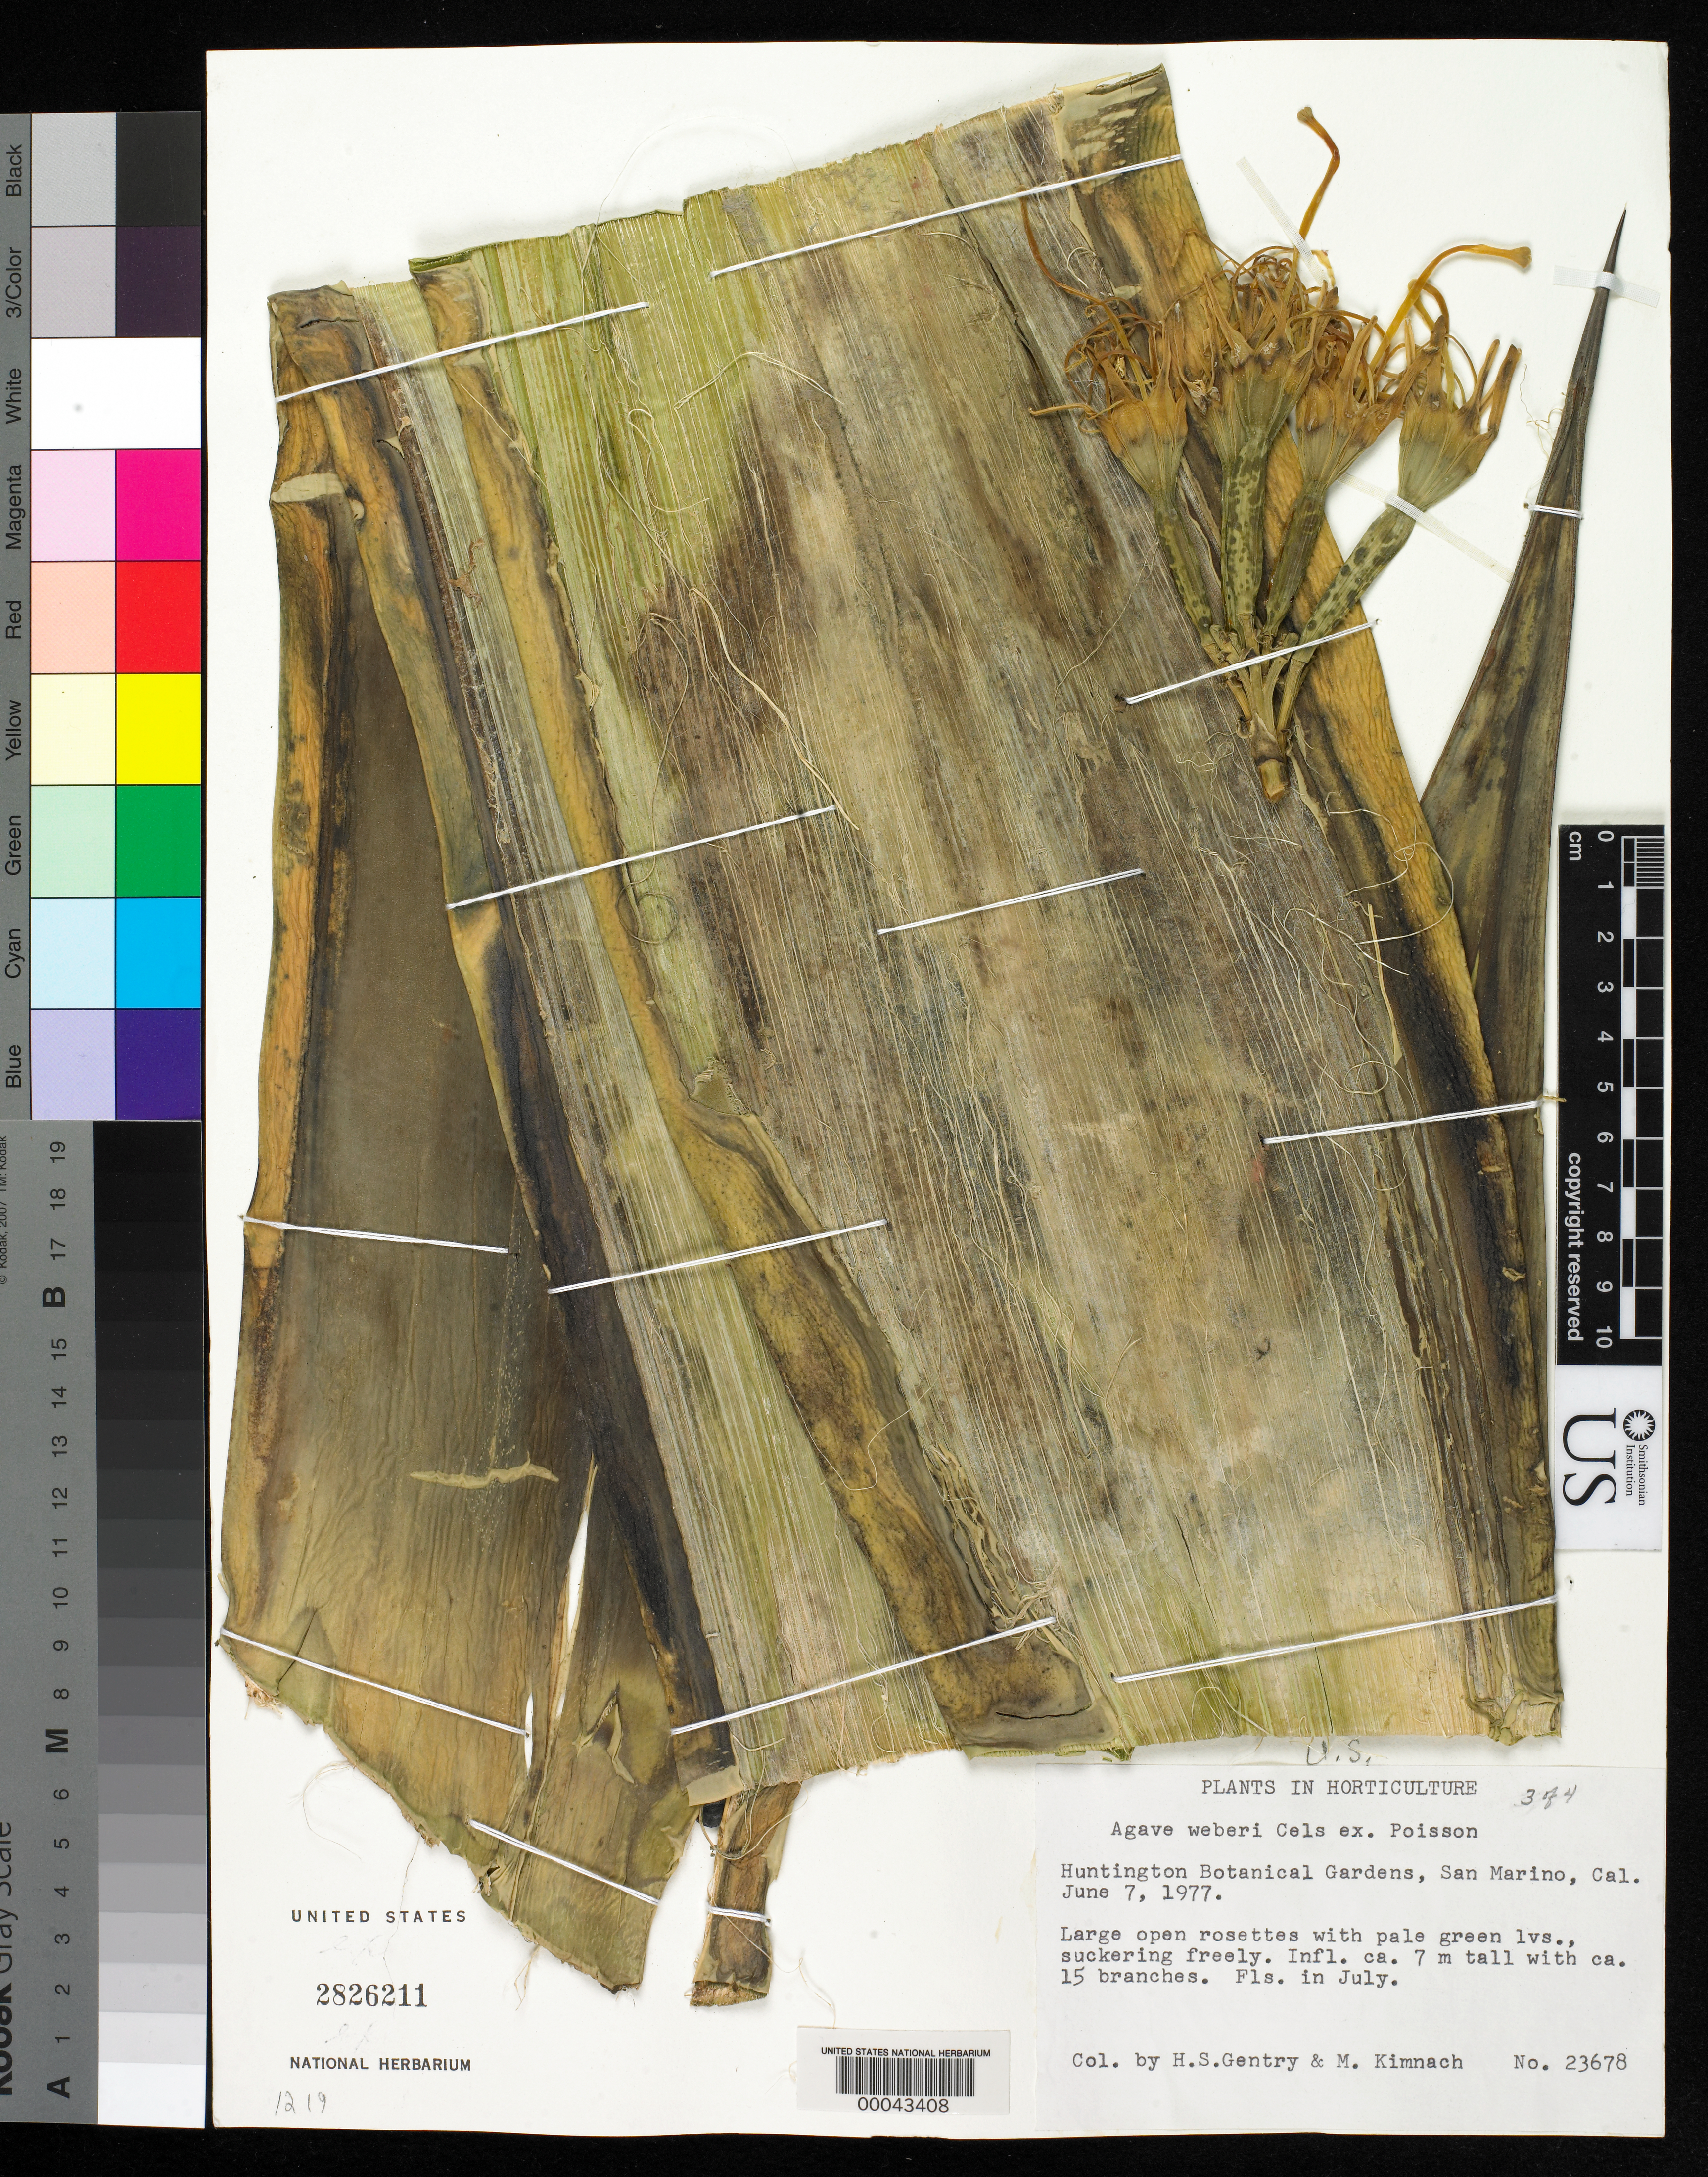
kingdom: Plantae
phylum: Tracheophyta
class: Liliopsida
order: Asparagales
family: Asparagaceae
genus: Agave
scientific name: Agave weberi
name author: F. Cels ex Poisson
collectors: H. S. Gentry & M. W. Kimnach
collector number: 23678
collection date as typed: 07 Jun 1977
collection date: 1977-06-07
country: United States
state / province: California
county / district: Los Angeles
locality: Huntington botanical gardens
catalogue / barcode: US 2826211